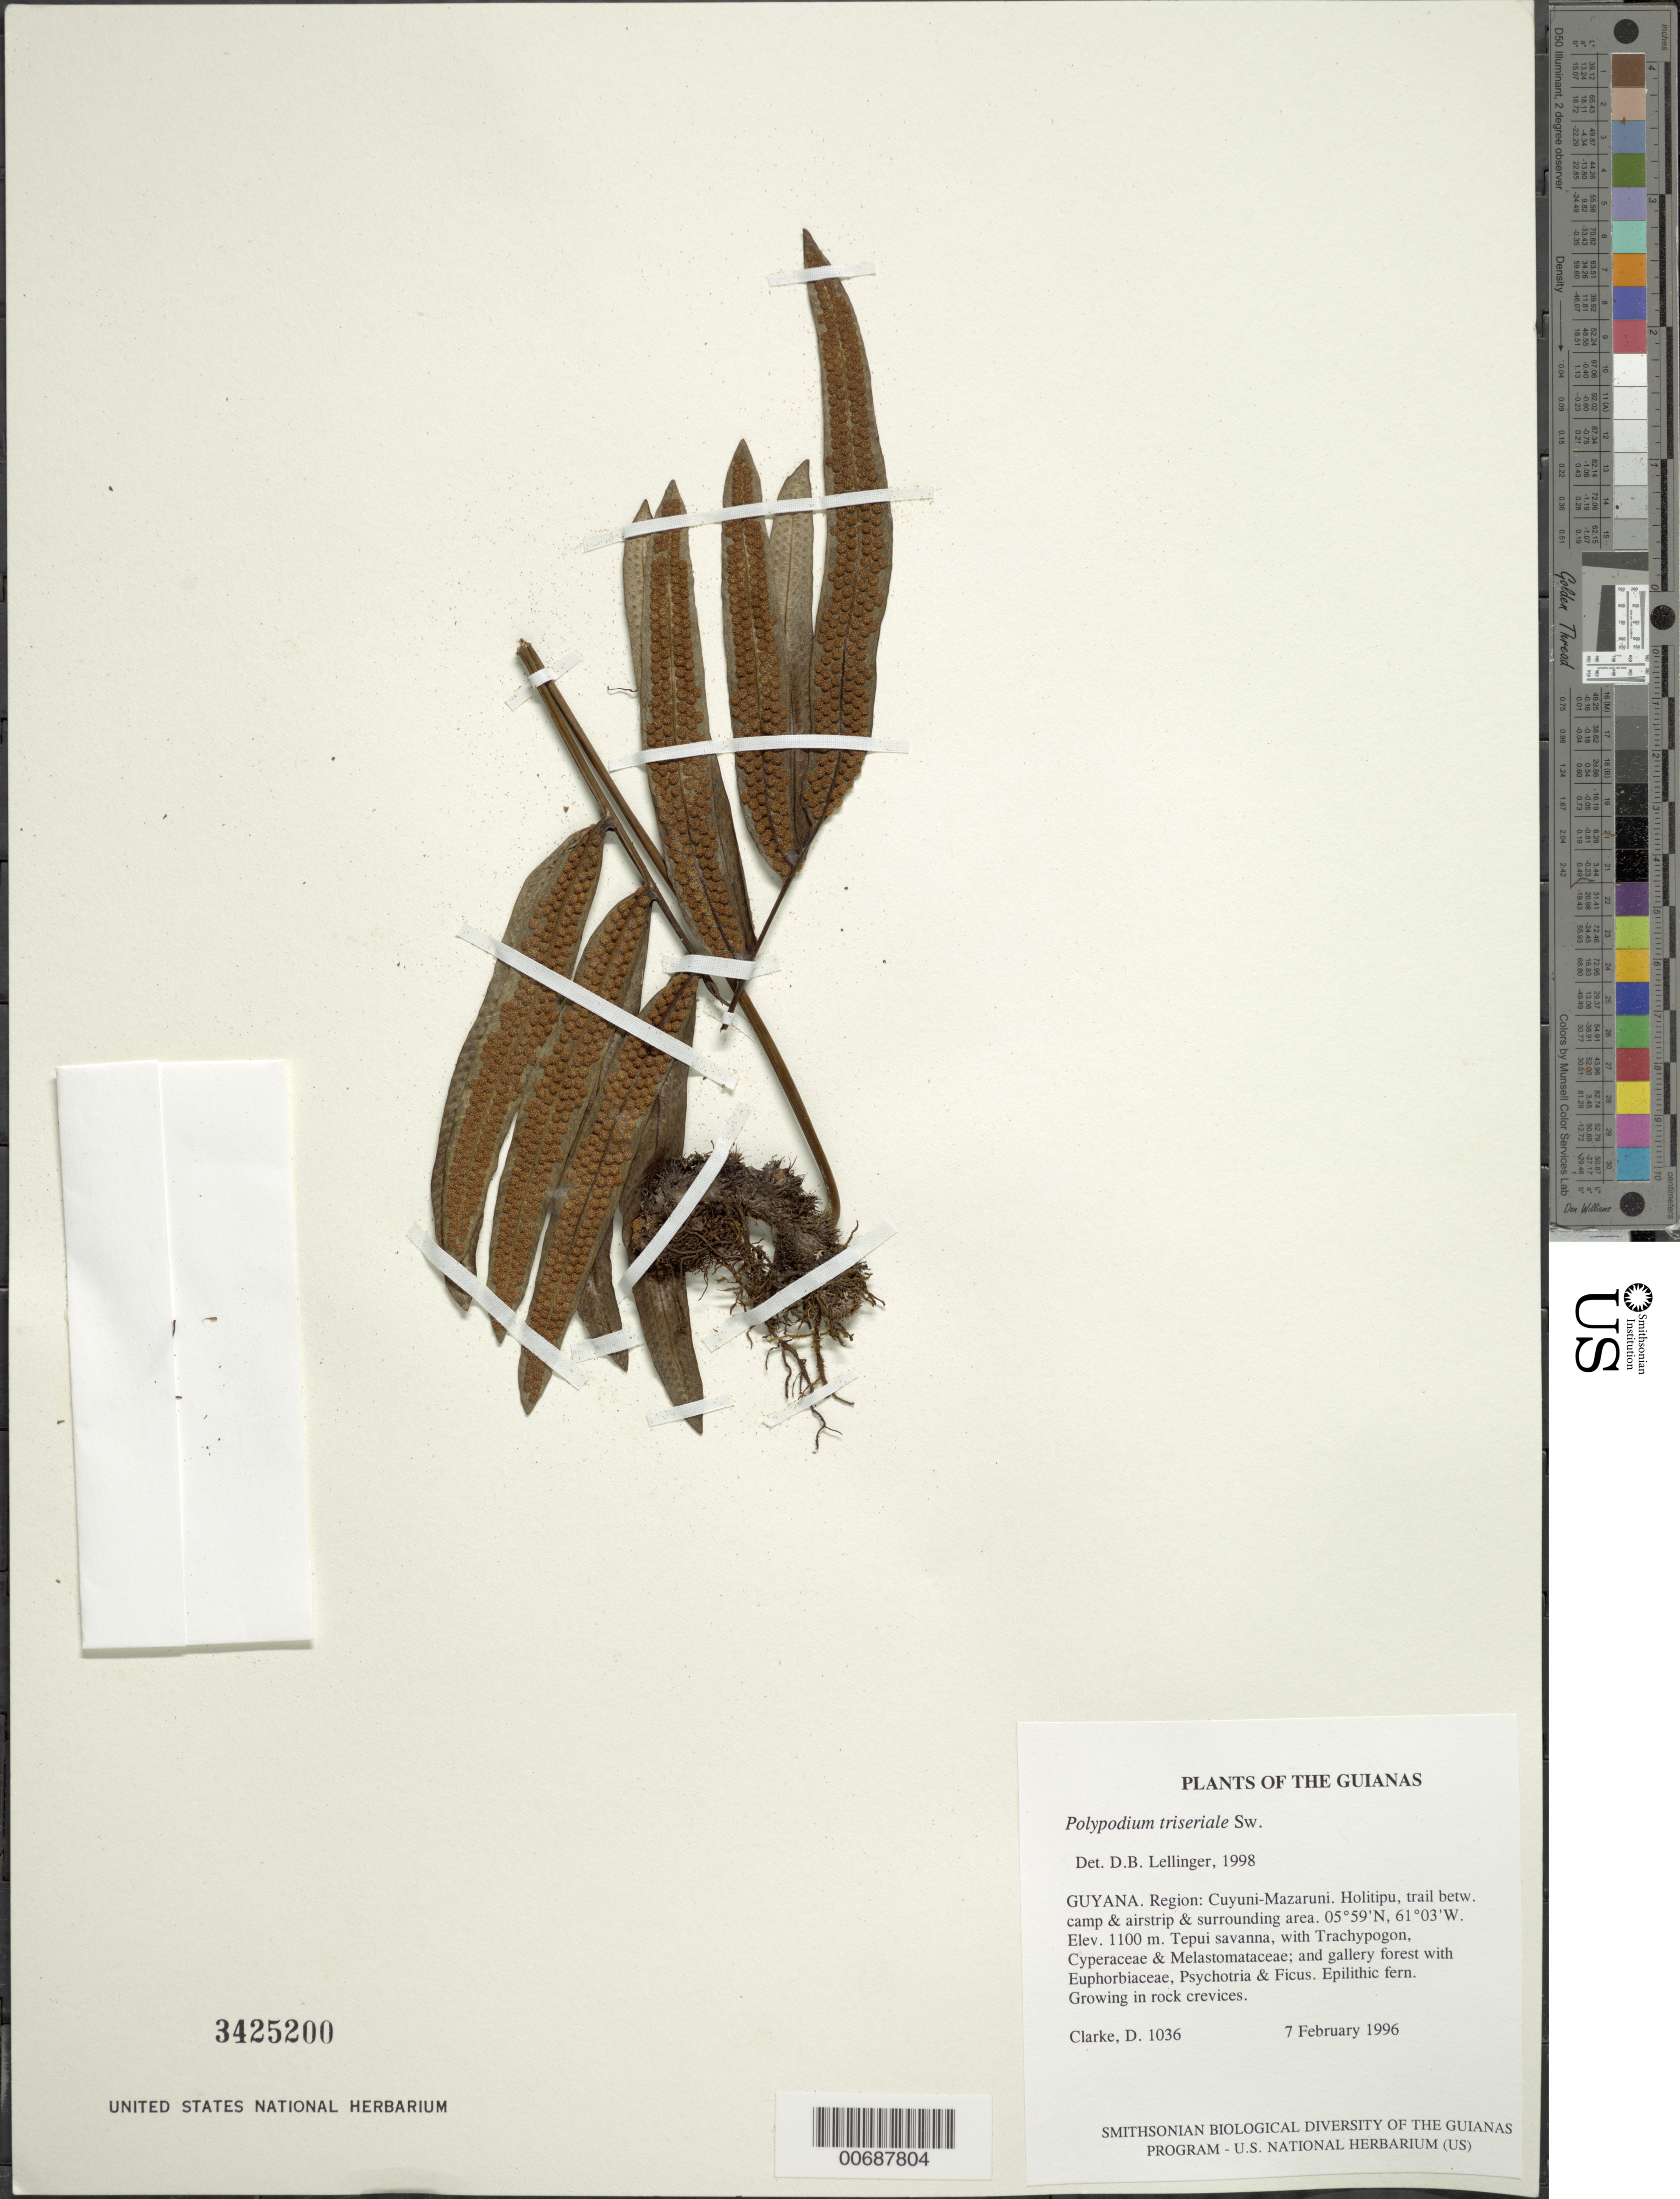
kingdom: Plantae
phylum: Tracheophyta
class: Polypodiopsida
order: Polypodiales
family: Polypodiaceae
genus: Serpocaulon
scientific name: Serpocaulon triseriale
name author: (Sw.) A.R. Sm.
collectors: H. D. Clarke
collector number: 1036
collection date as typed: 7 February 1996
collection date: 1996-02-07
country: Guyana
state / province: Cuyuni-Mazaruni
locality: Holitipu, trail between camp & airstrip & surrounding area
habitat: Tepui savanna, with Trachypogon, Cyperaceae & Melastomataceae; and gallery forest with Euphorbiaceae, Psychotria & Ficus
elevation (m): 1100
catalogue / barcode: US 3425200